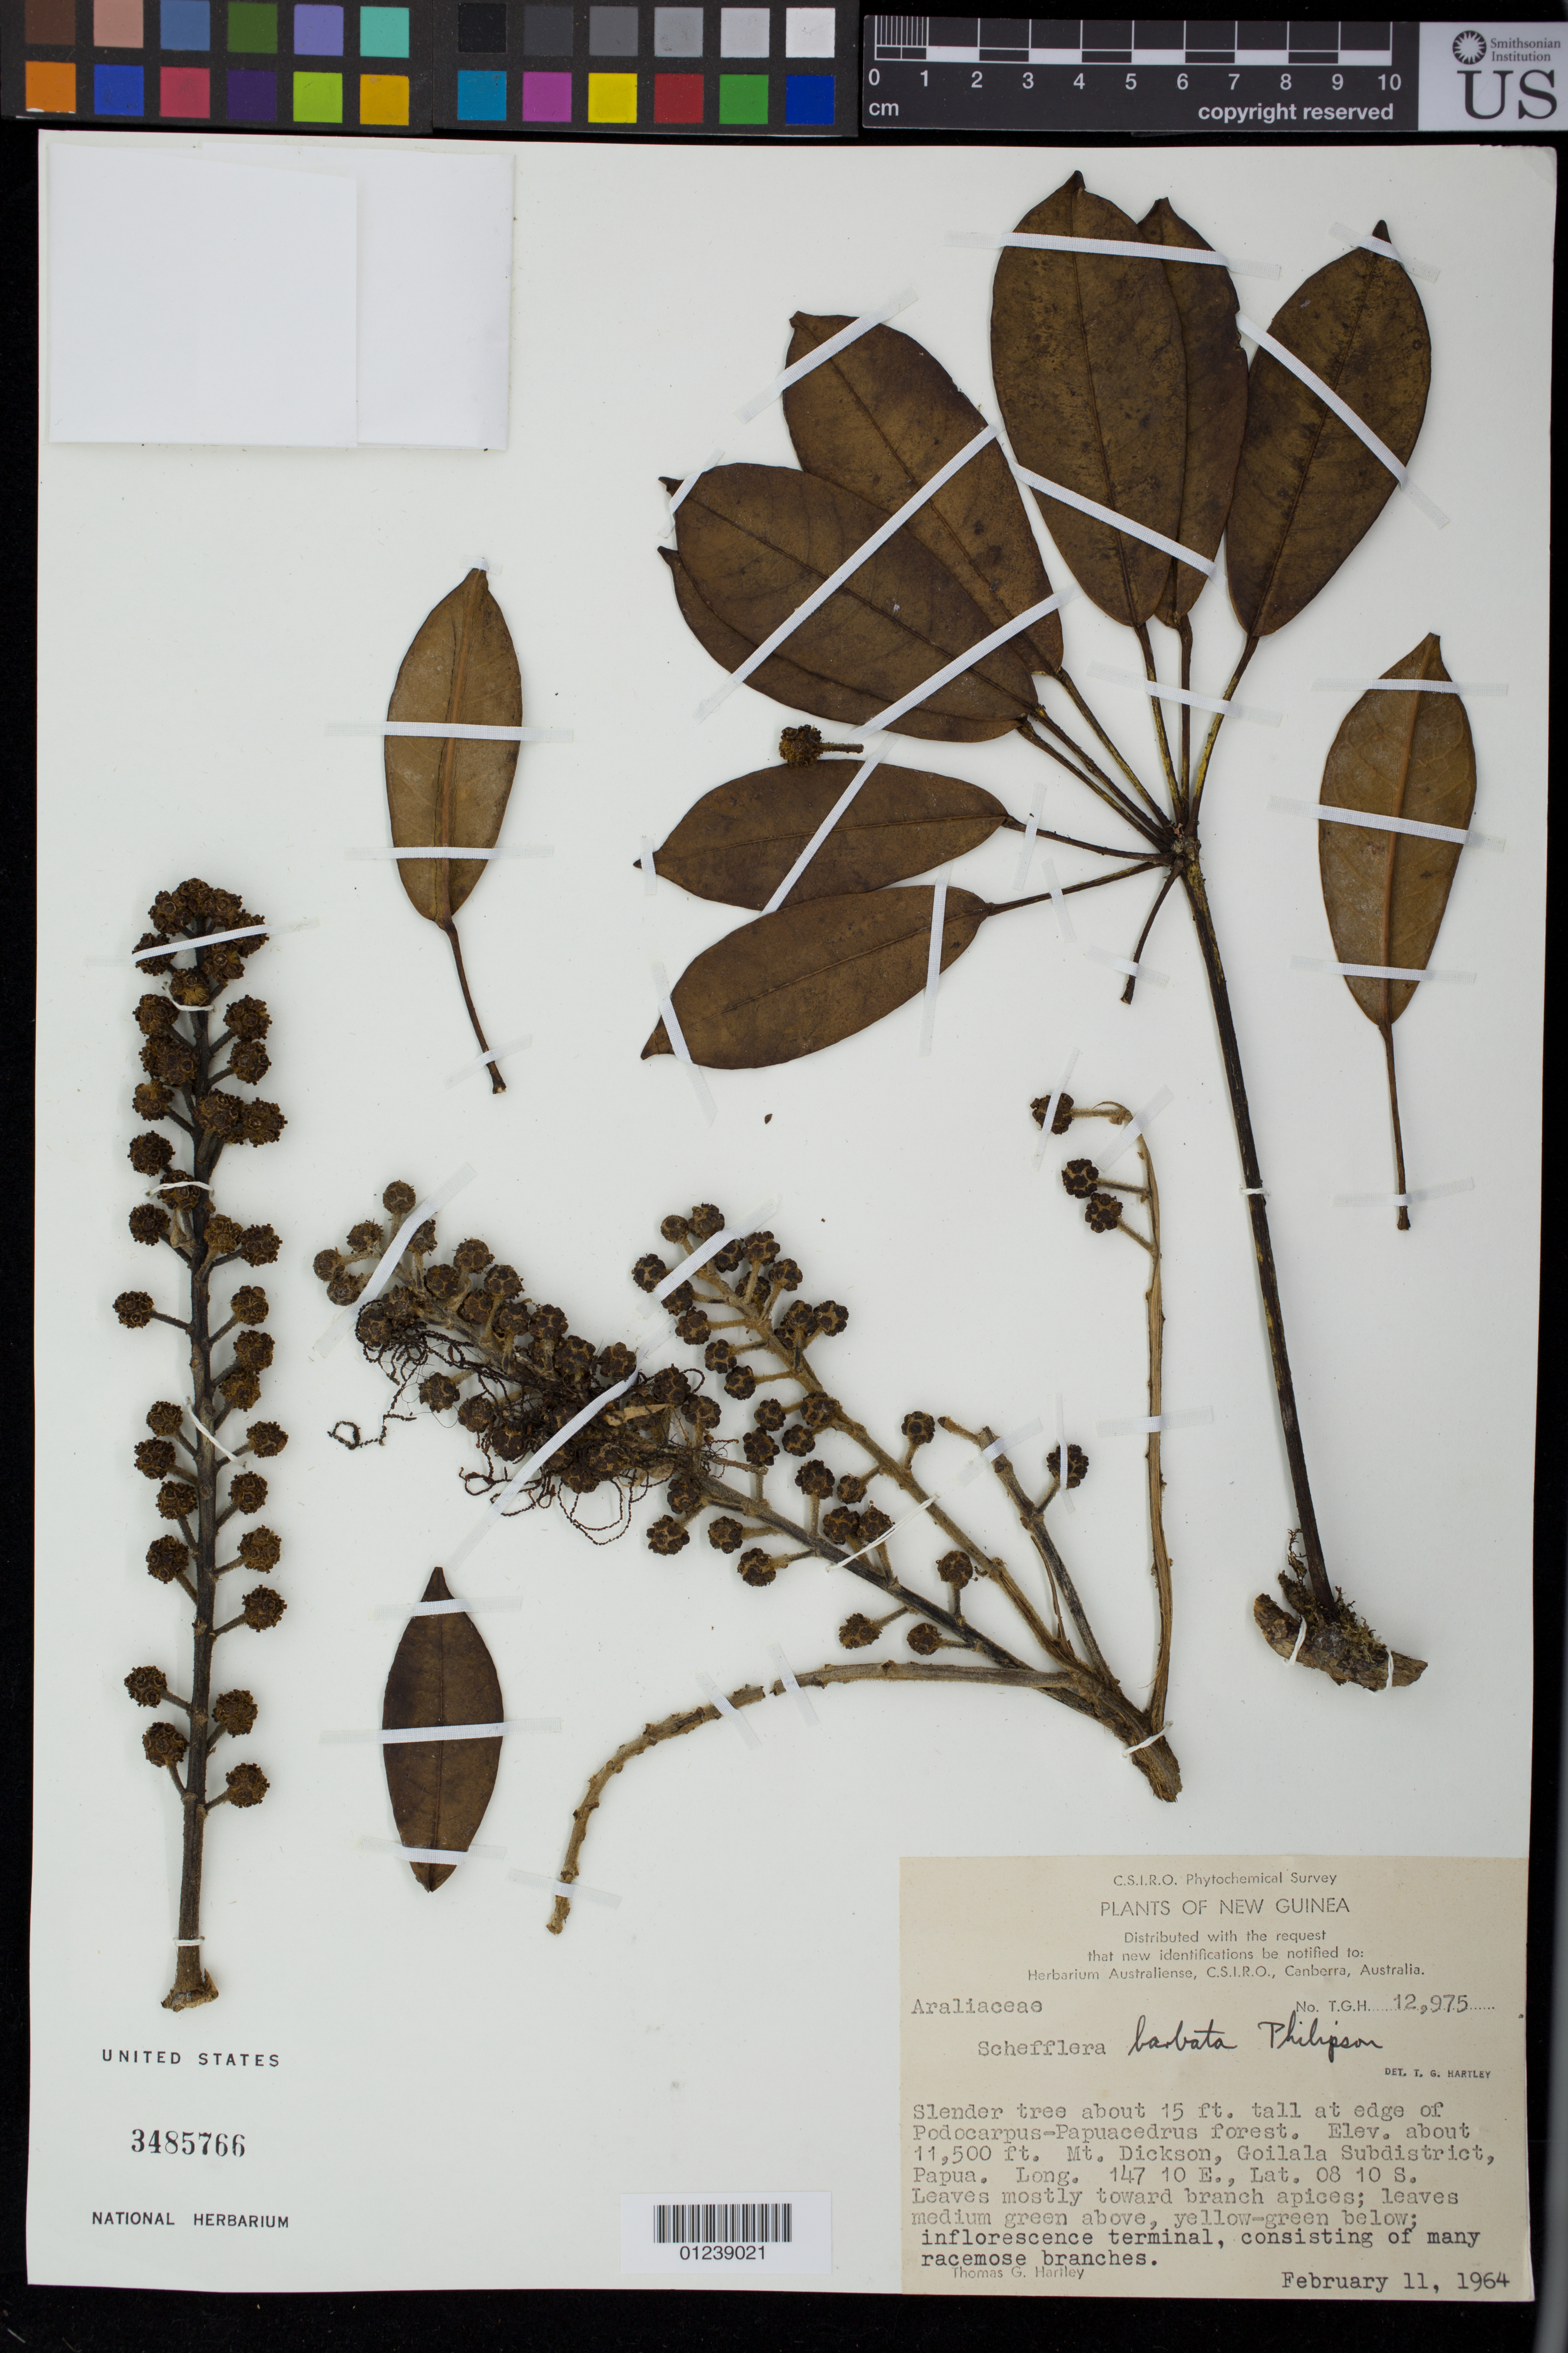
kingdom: Plantae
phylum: Tracheophyta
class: Magnoliopsida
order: Apiales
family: Araliaceae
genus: Heptapleurum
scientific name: Heptapleurum barbatum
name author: (Philipson) Lowry & G. M. Plunkett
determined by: Wagner, W. L., (BOT), Smithsonian Institution - National Museum of Natural History (UNITED STATES)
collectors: T. G. Hartley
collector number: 12975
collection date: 1964-02-11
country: Papua New Guinea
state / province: Northern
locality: Mt. Dickson, Goilala Subdistrict.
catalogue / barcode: US 3485766